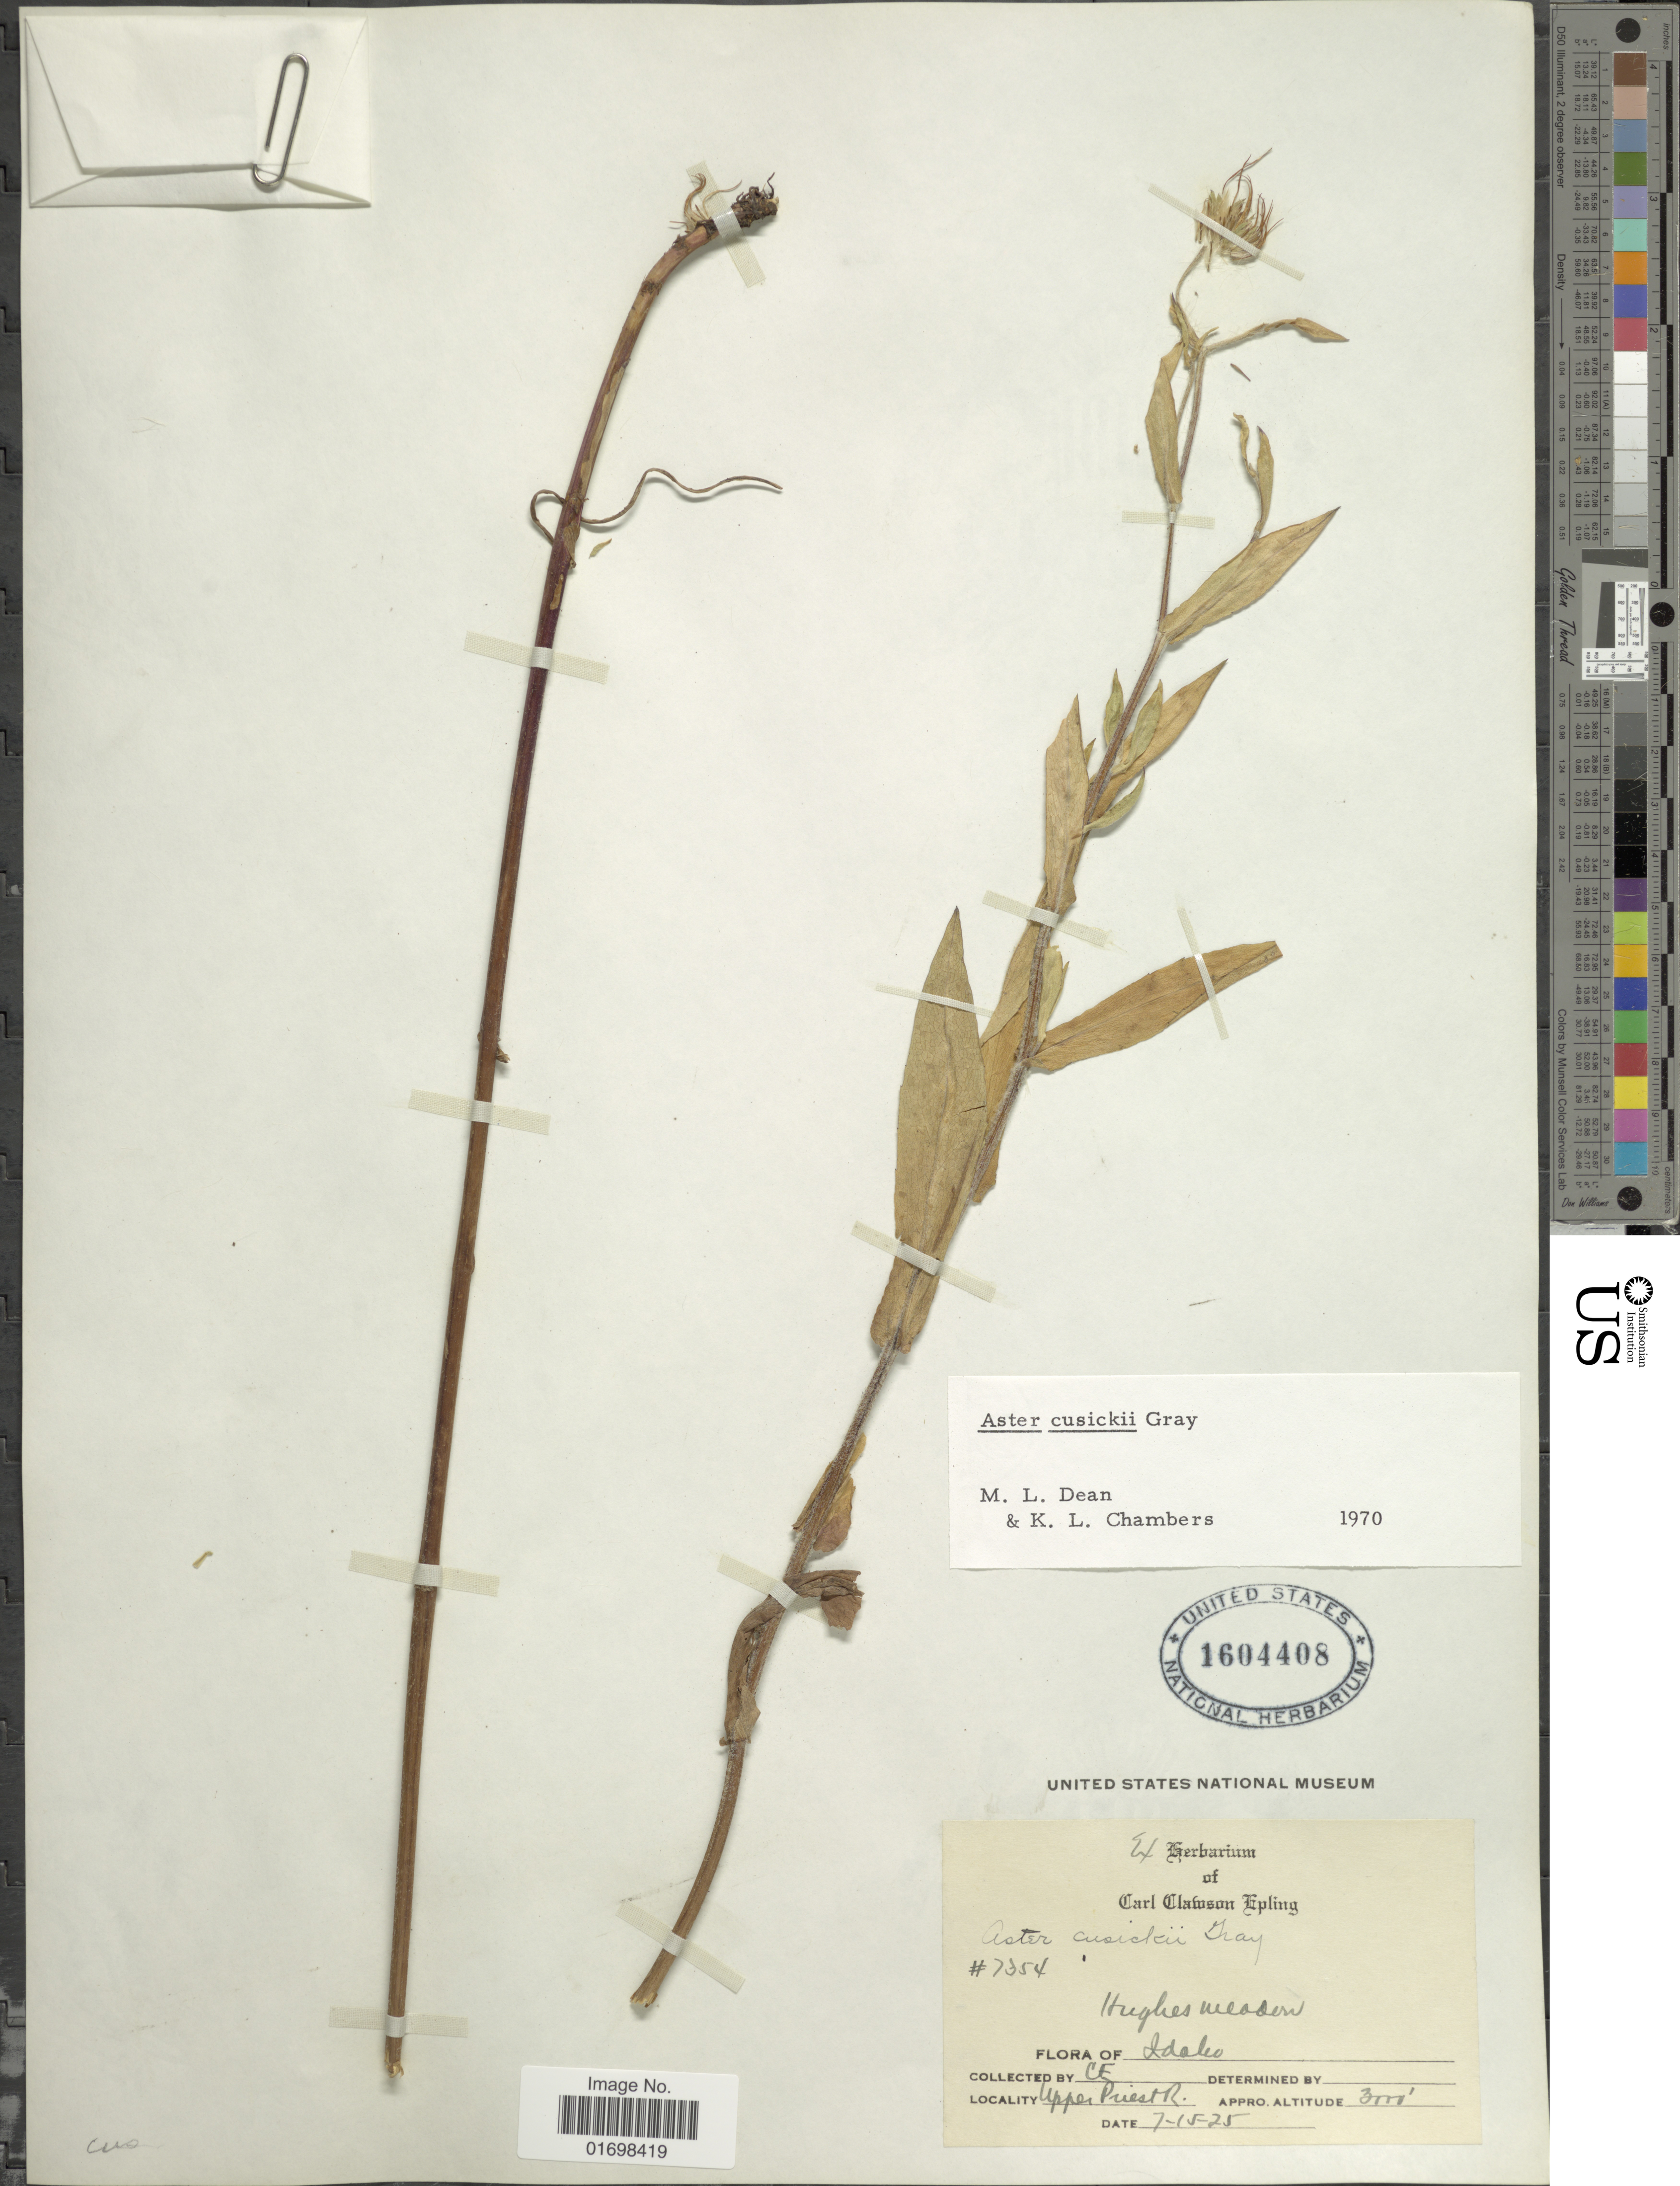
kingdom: Plantae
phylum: Tracheophyta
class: Magnoliopsida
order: Asterales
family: Asteraceae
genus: Symphyotrichum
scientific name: Symphyotrichum cusickii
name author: (A. Gray) G.L. Nesom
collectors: C. C. Epling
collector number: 7354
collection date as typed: Transcribed d/m/y: 15/7/25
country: United States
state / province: Idaho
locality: Upper Priest R.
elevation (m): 914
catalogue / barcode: US 1604408